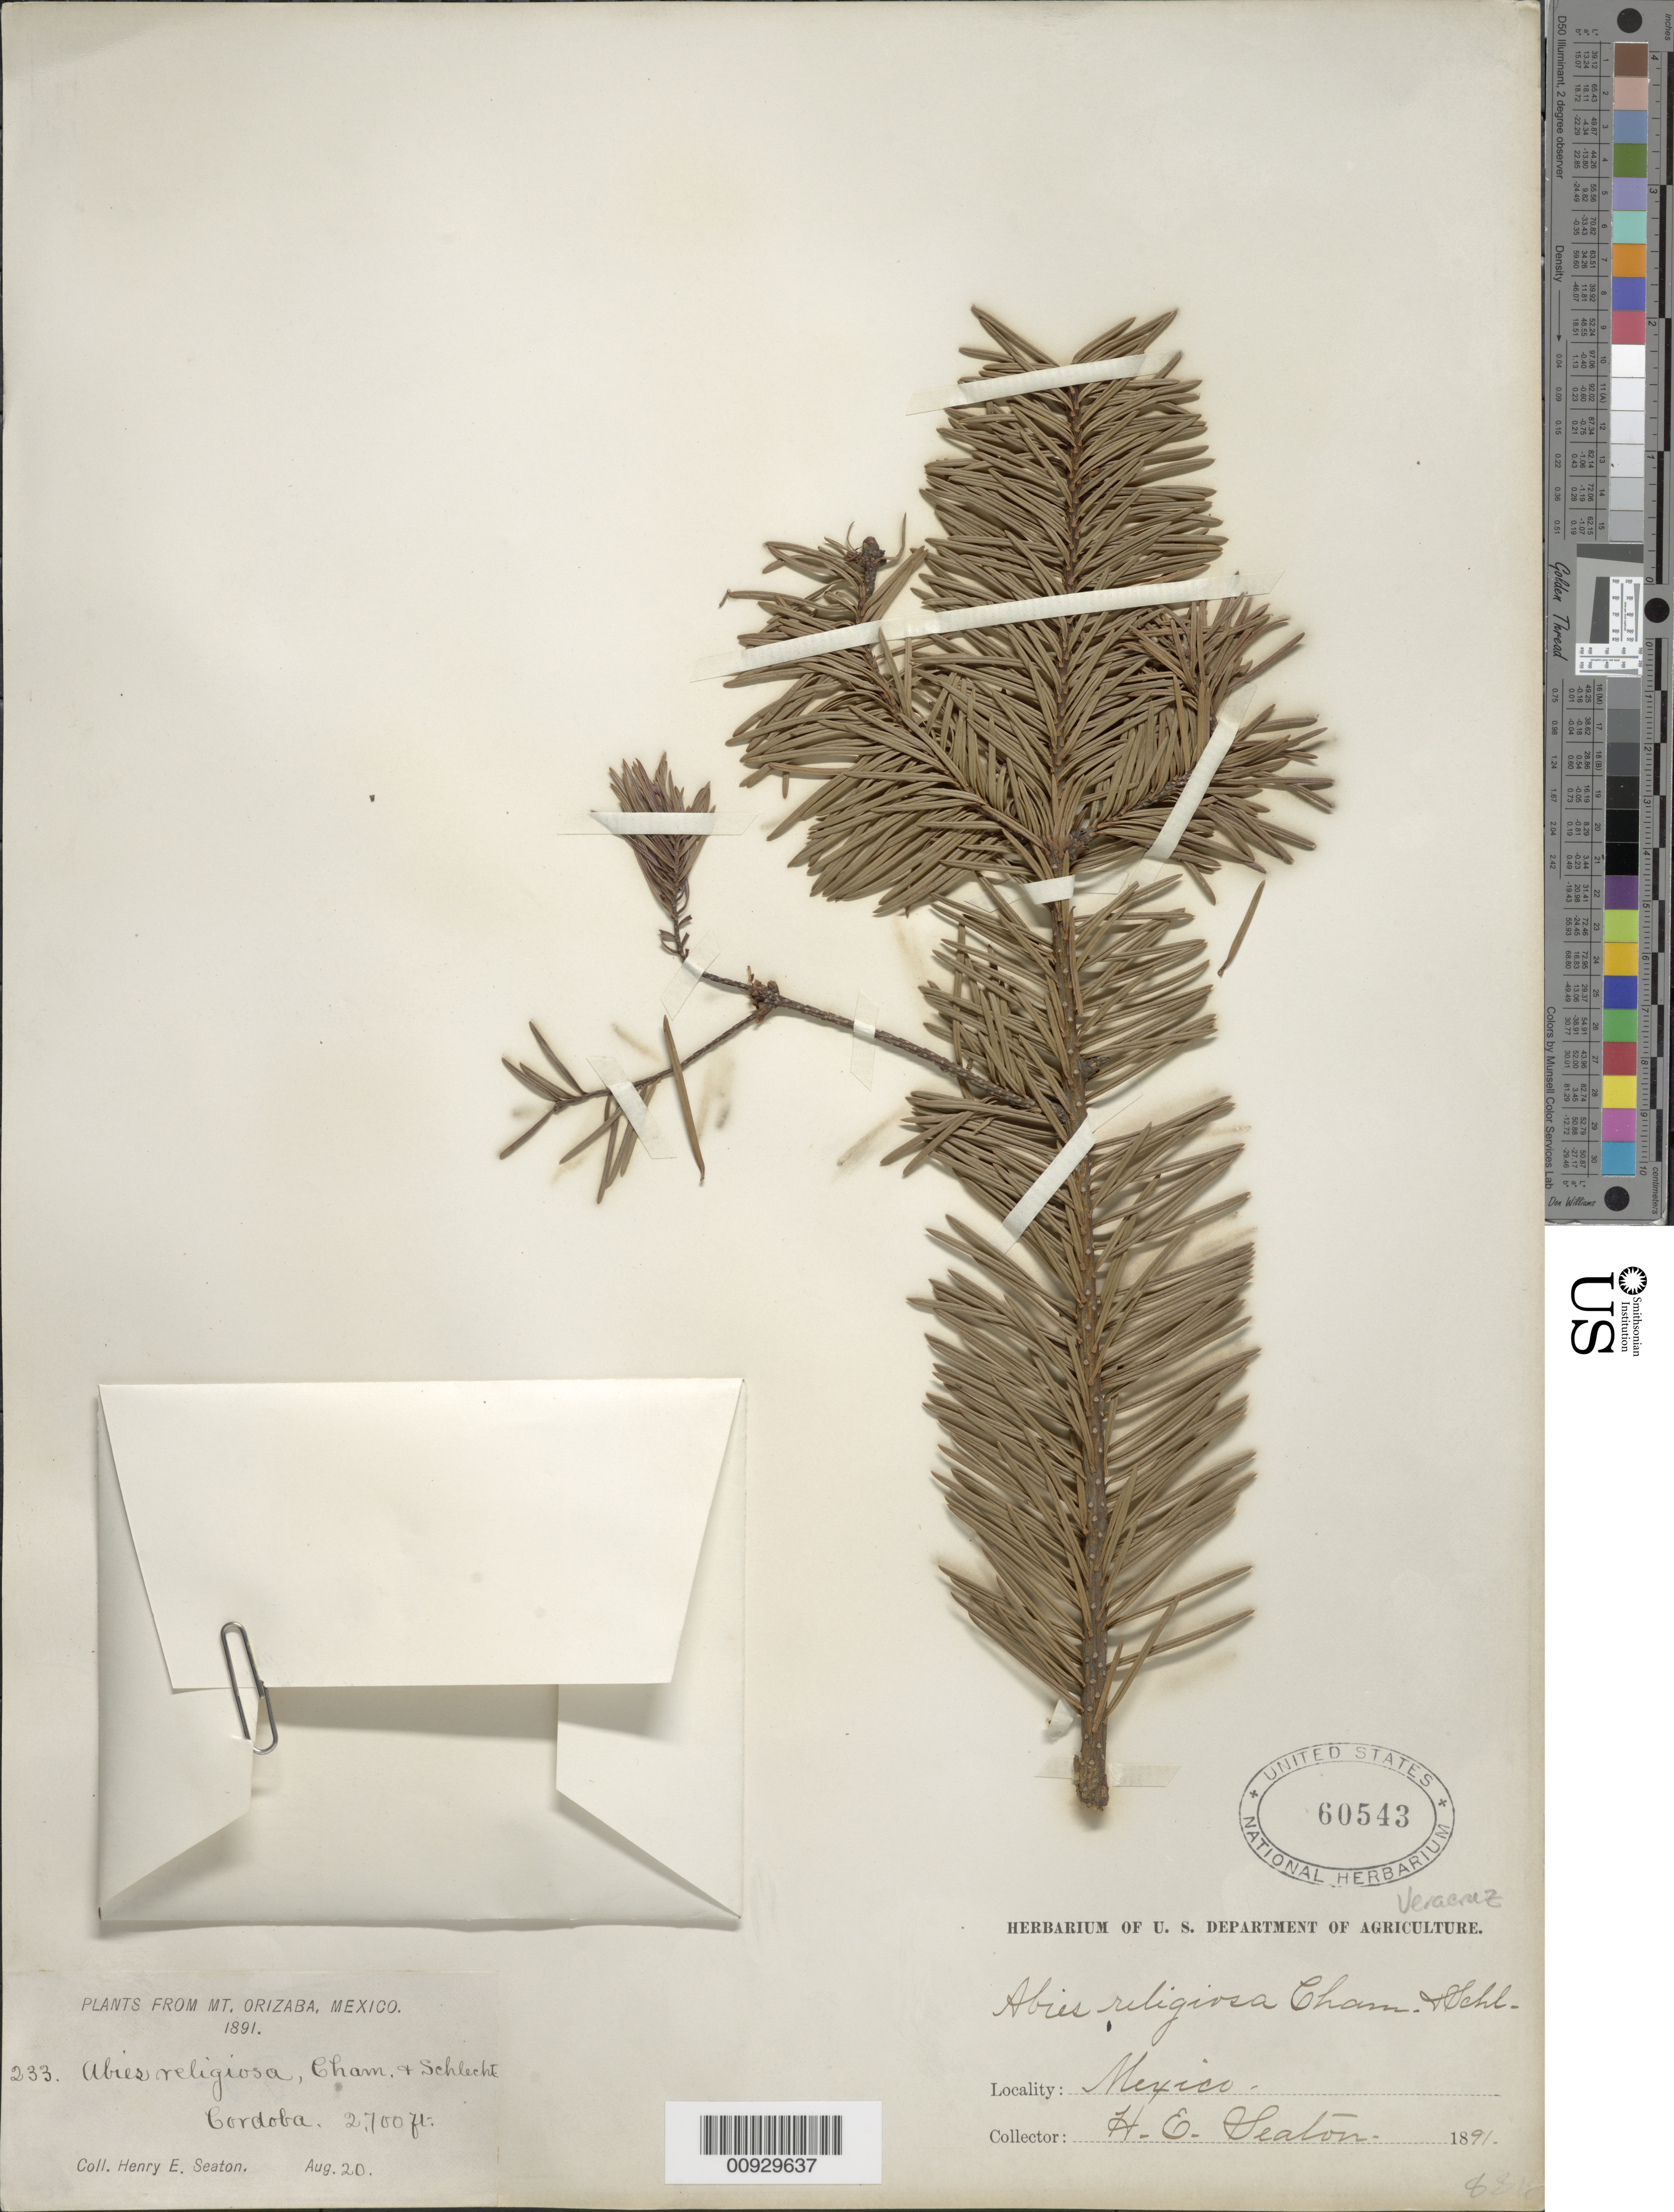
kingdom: Plantae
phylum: Tracheophyta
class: Pinopsida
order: Pinales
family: Pinaceae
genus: Abies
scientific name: Abies religiosa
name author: (Kunth) Schltdl. & Cham.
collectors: H. E. Seaton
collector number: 233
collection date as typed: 20 Aug 1891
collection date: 1891-08-20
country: Mexico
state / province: Veracruz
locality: Cordoba.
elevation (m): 823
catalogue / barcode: US 60543